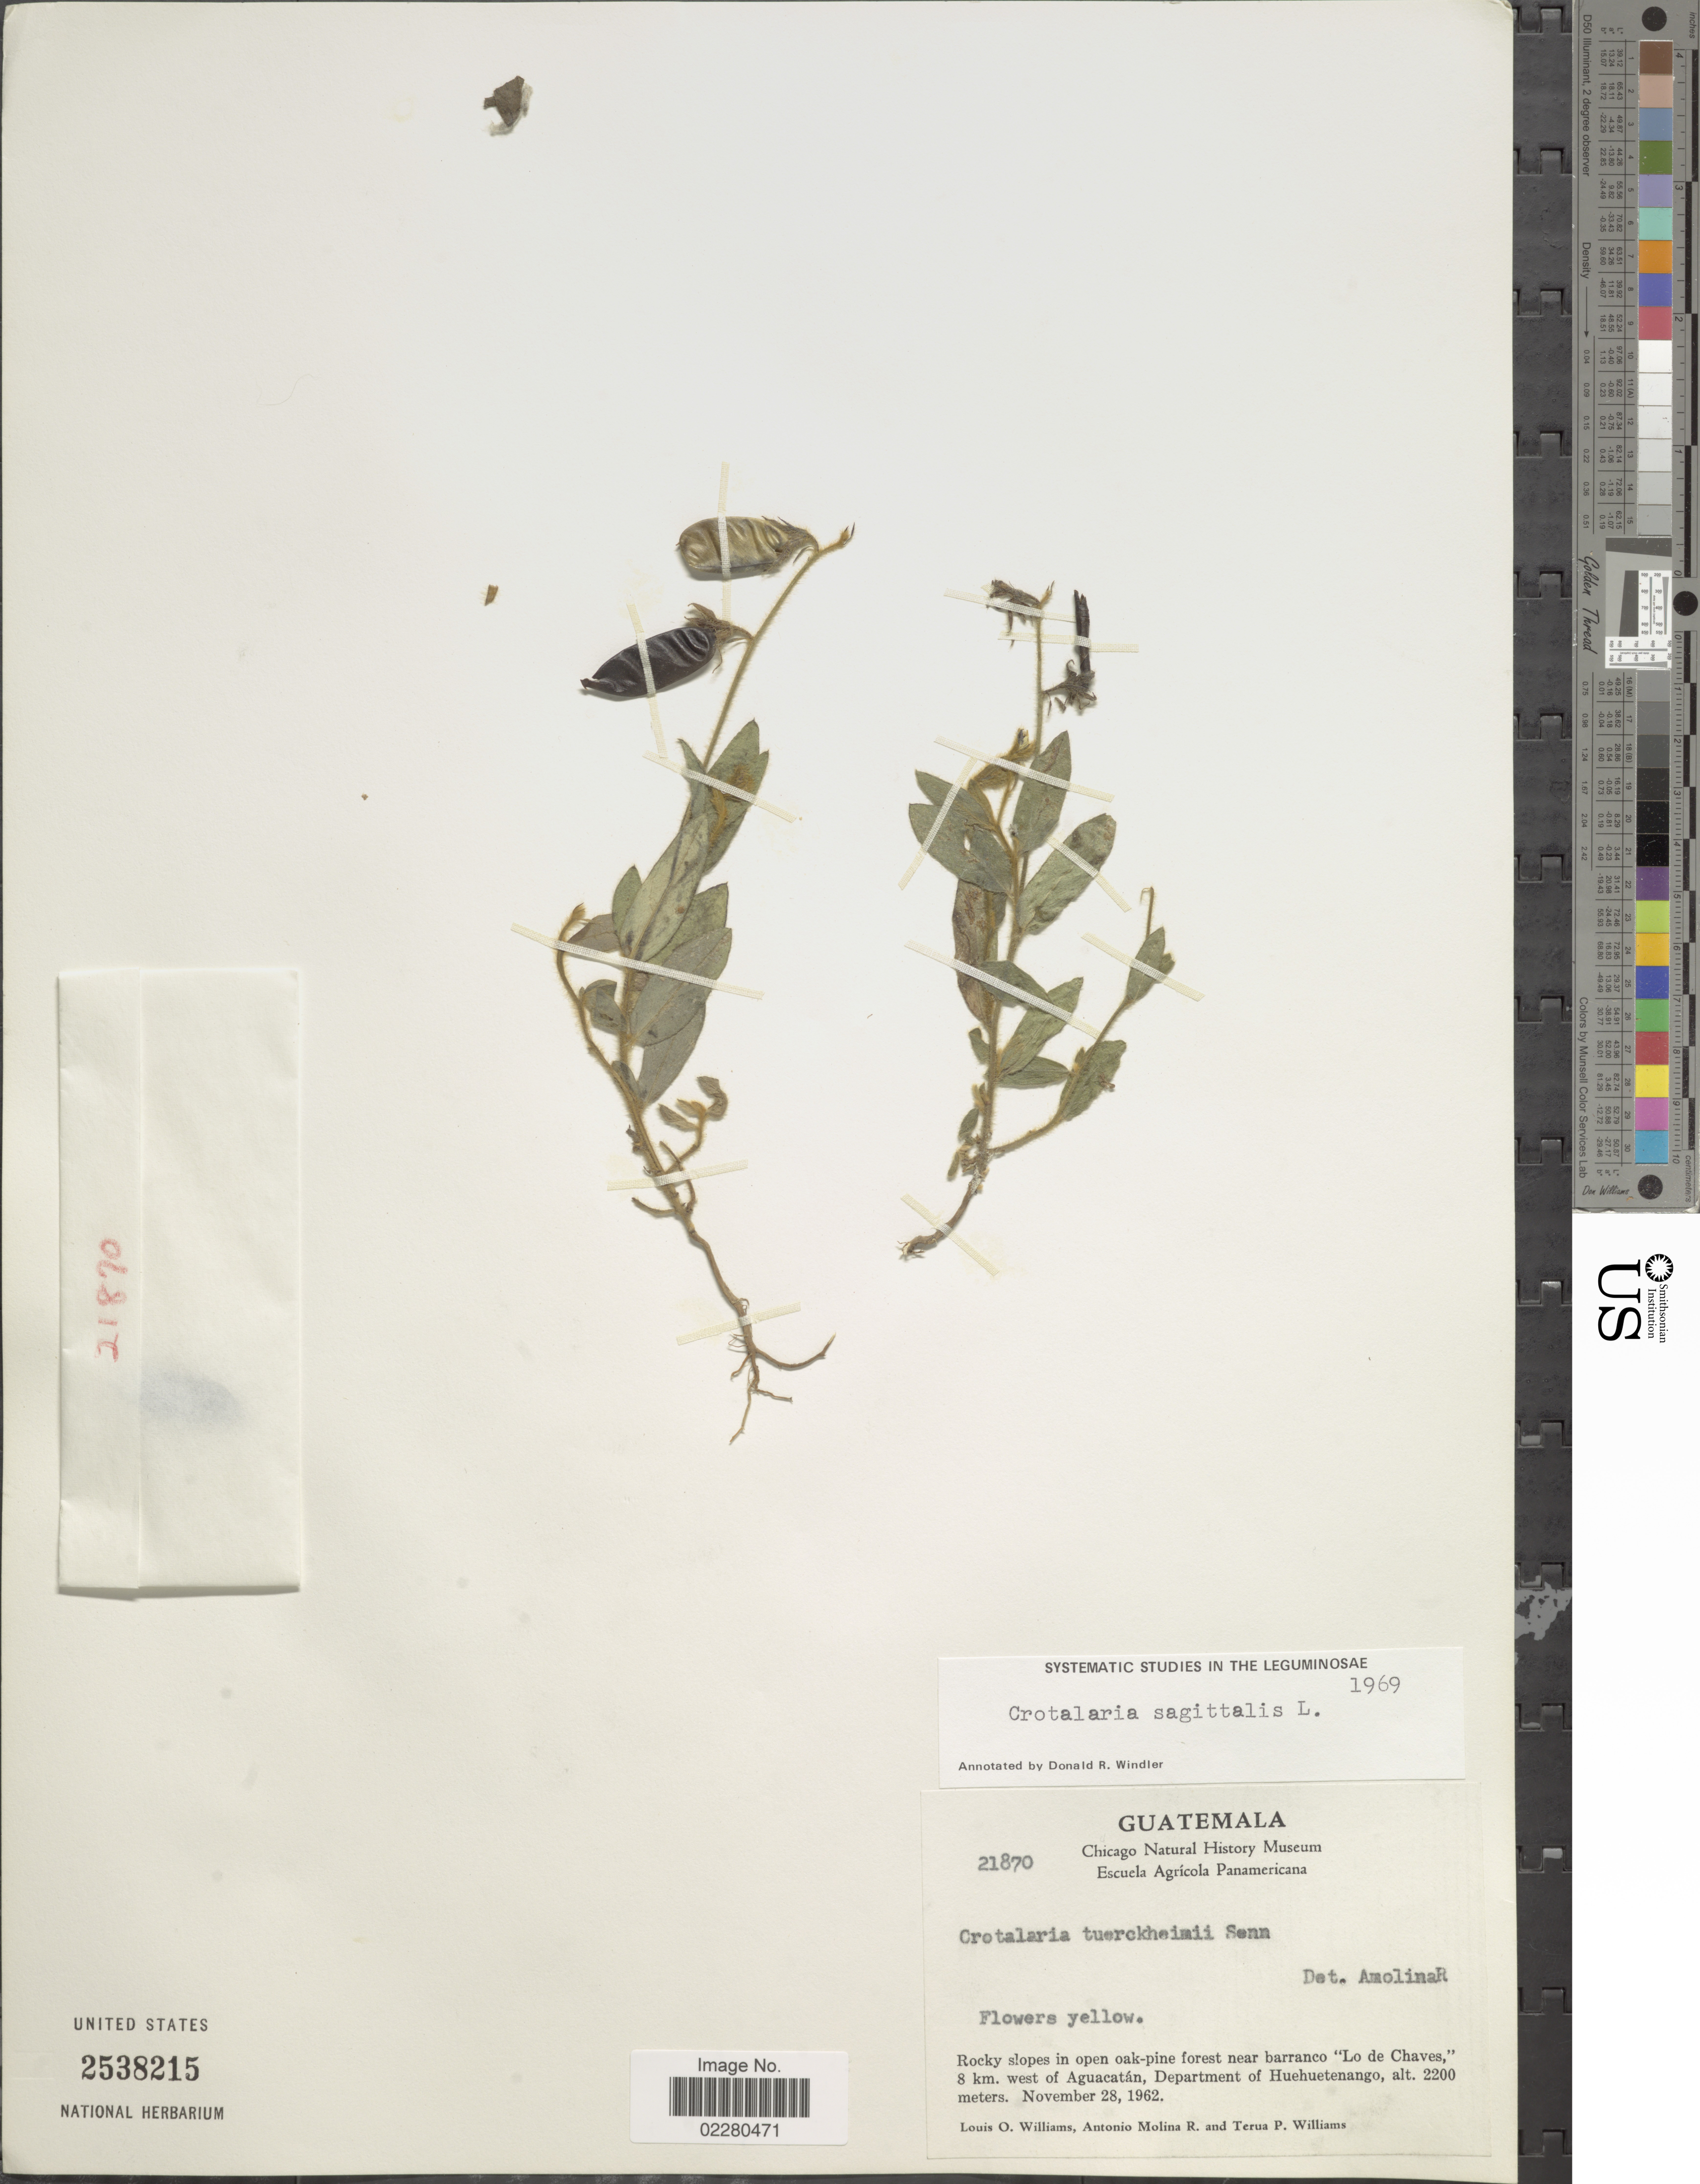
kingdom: Plantae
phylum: Tracheophyta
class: Magnoliopsida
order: Fabales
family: Fabaceae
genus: Crotalaria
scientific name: Crotalaria sagittalis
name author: L.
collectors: L. O. Williams, A. Molina R. & T. P. Williams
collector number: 21870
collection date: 1962-11-28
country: Guatemala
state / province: Huehuetenango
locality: Rocky slopes in open oak-pine forest near barranco "Lo de Chaves", 8 km. west of Aguacatán, Department of Huehuetenango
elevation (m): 2200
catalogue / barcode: US 2538215